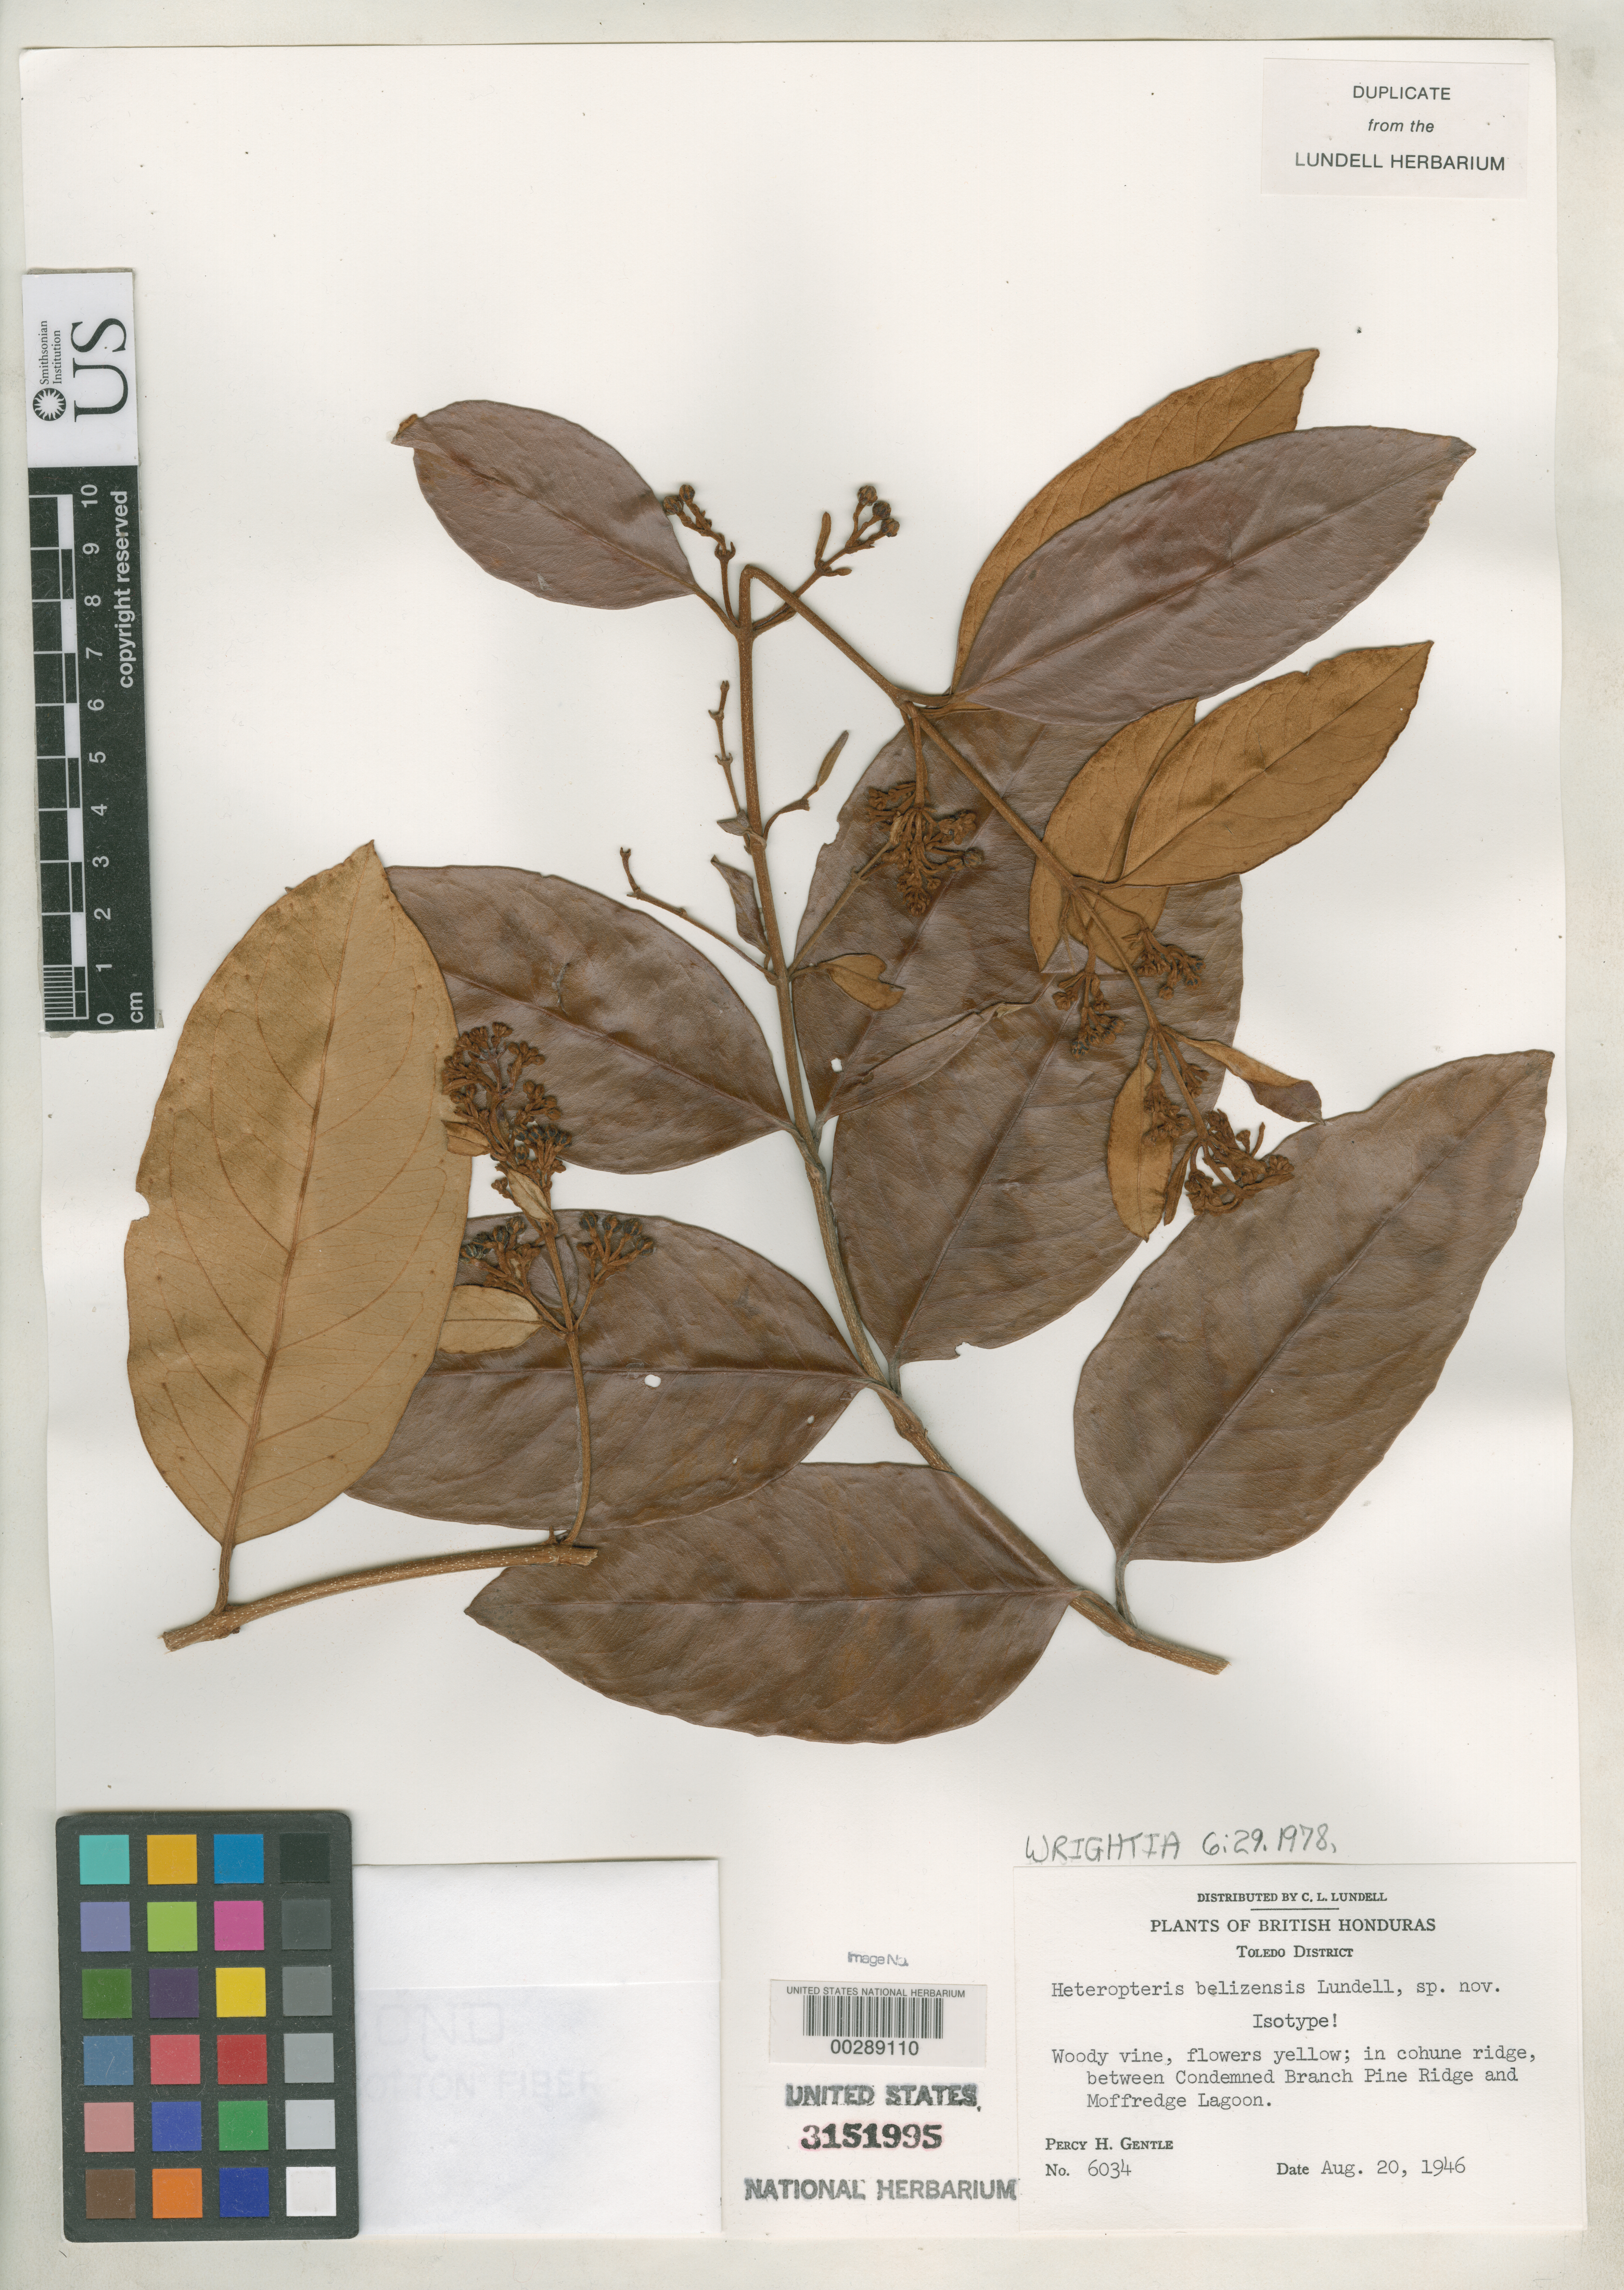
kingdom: Plantae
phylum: Tracheophyta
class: Magnoliopsida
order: Malpighiales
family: Malpighiaceae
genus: Heteropterys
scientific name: Heteropterys belizensis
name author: Lundell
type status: Isotype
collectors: P. H. Gentle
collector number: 6034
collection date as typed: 20 Aug 1946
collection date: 1946-08-20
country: Belize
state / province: Toledo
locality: Between Condemned Branch Pine Ridge and Moffredge Lagoon.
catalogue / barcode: US 3151995